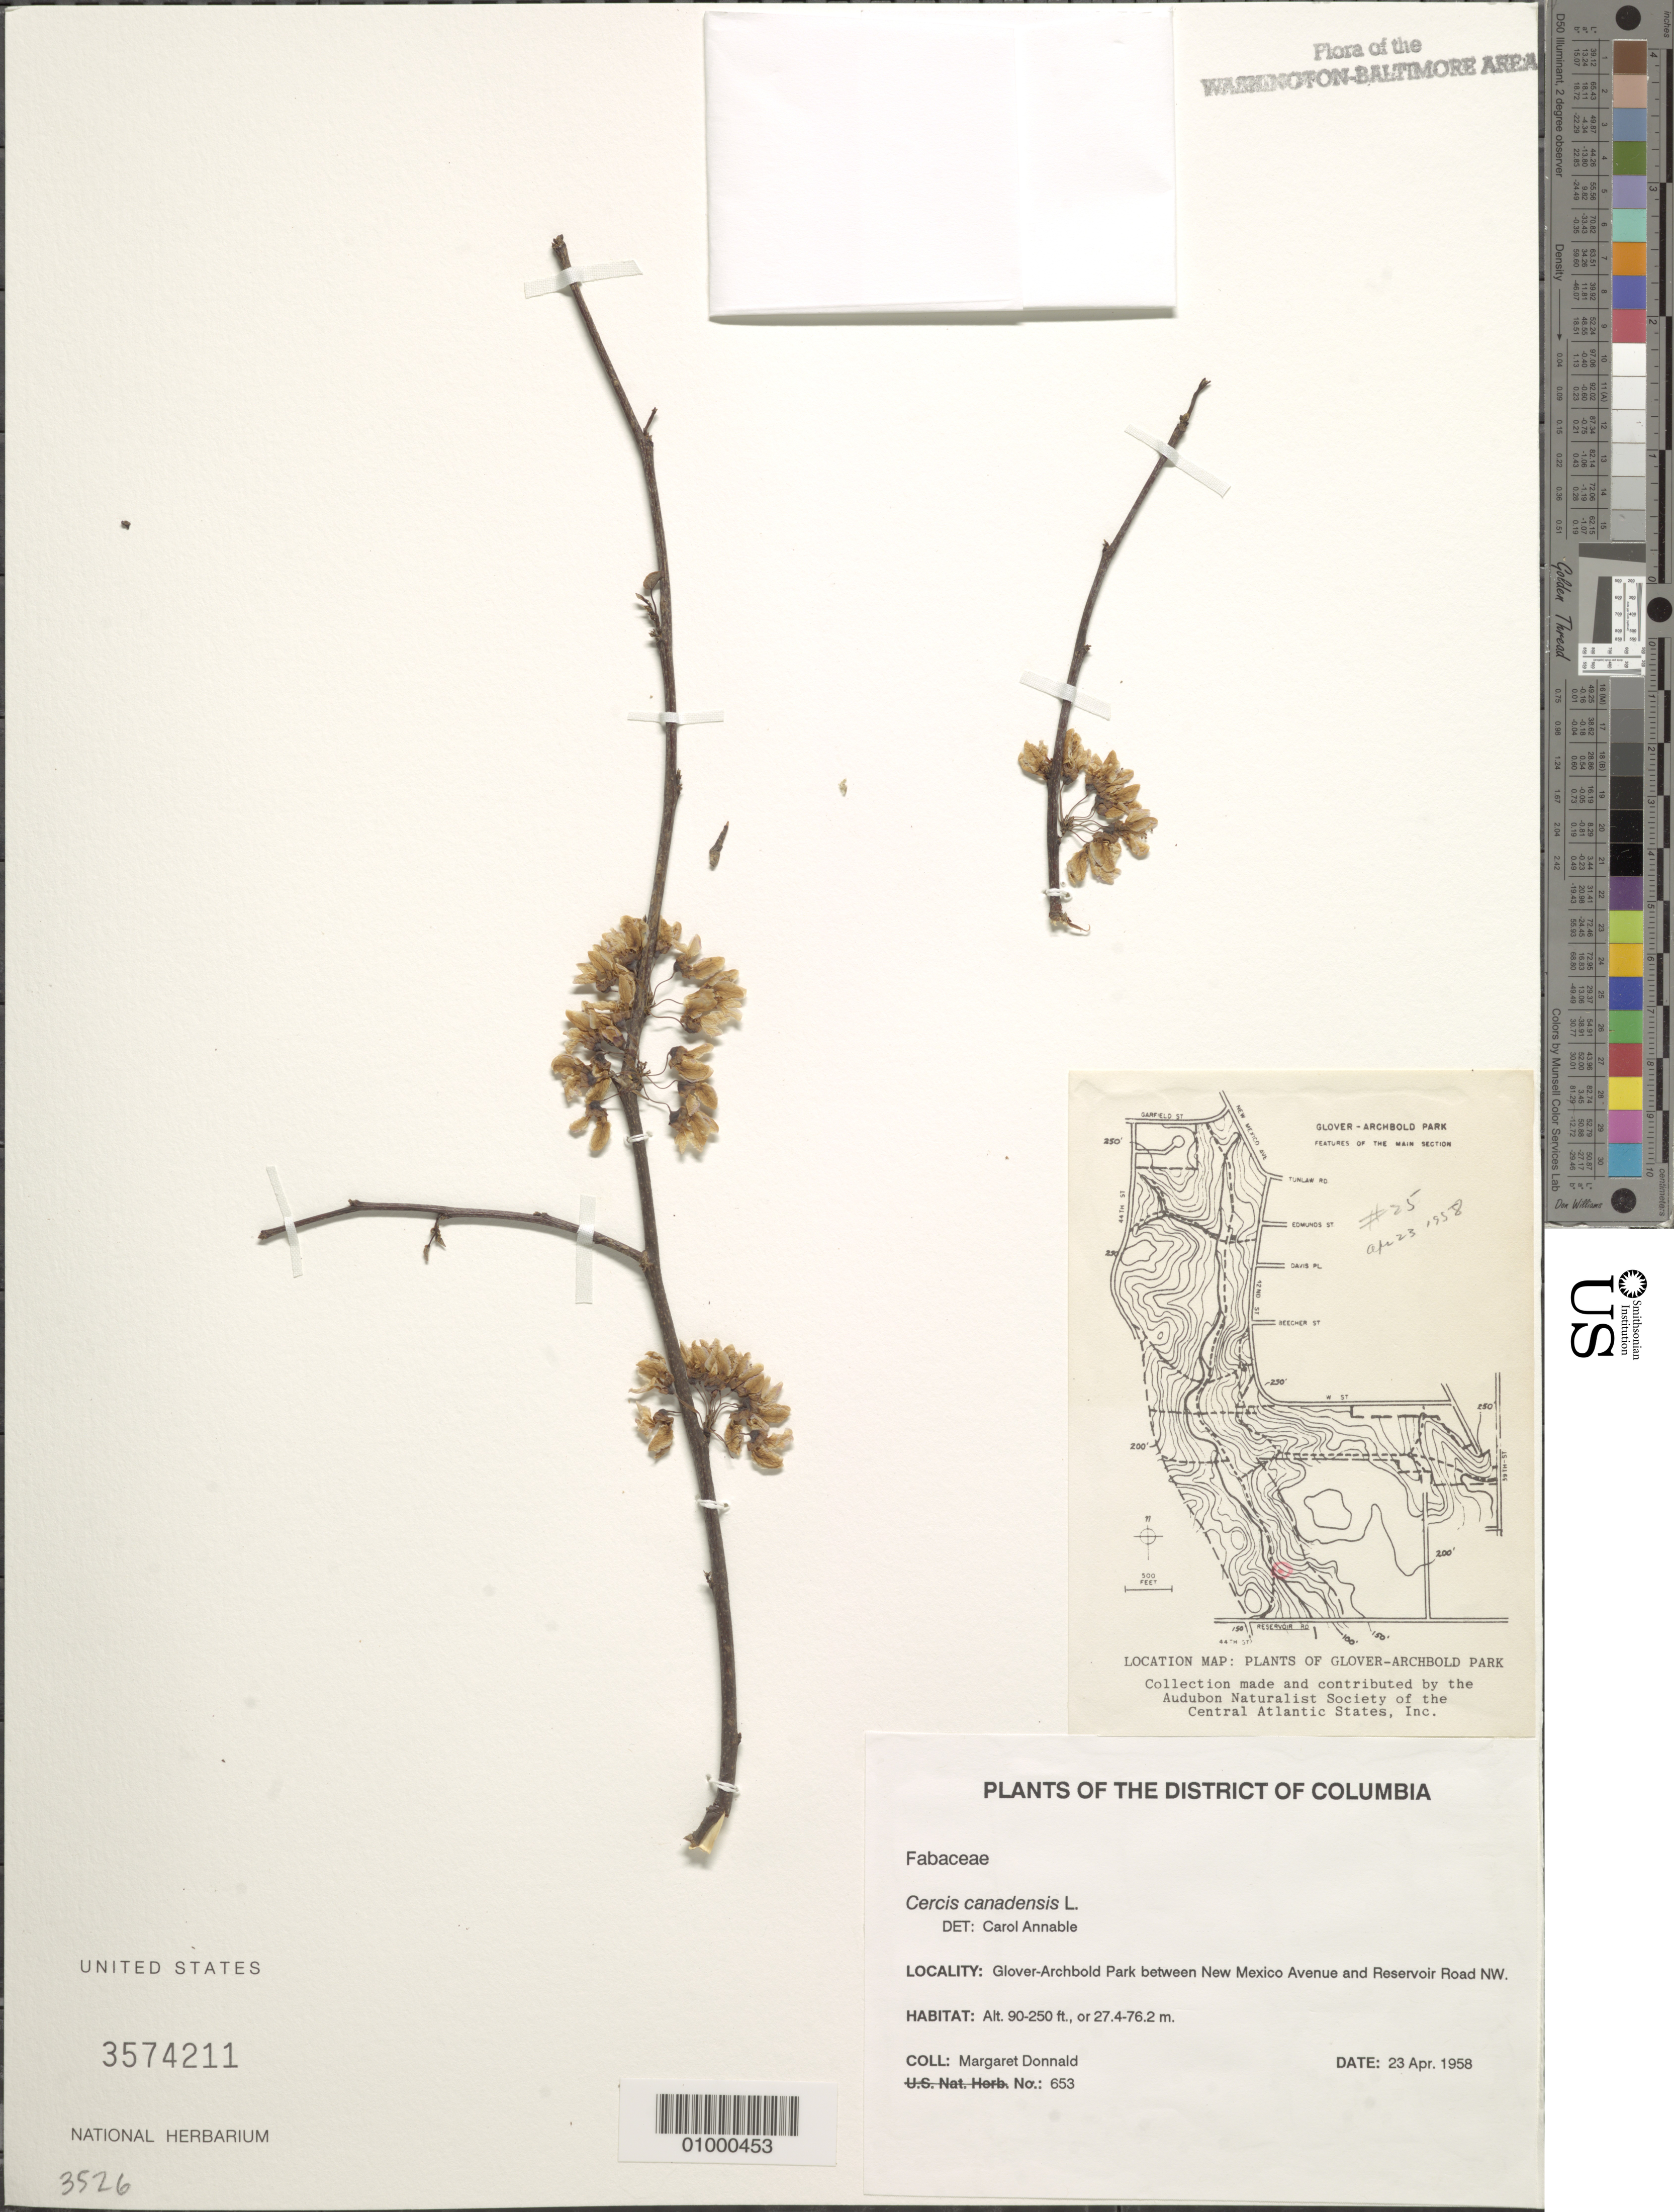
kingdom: Plantae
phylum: Tracheophyta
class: Magnoliopsida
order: Fabales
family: Fabaceae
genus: Cercis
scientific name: Cercis canadensis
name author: L.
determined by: Annable, C. R.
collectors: M. Donnald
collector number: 653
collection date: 1958-04-23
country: United States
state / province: District of Columbia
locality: Glover-Archbold Park between New Mexico Avenue and Reservoir Road NW.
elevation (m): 27.4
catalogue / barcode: US 3574221